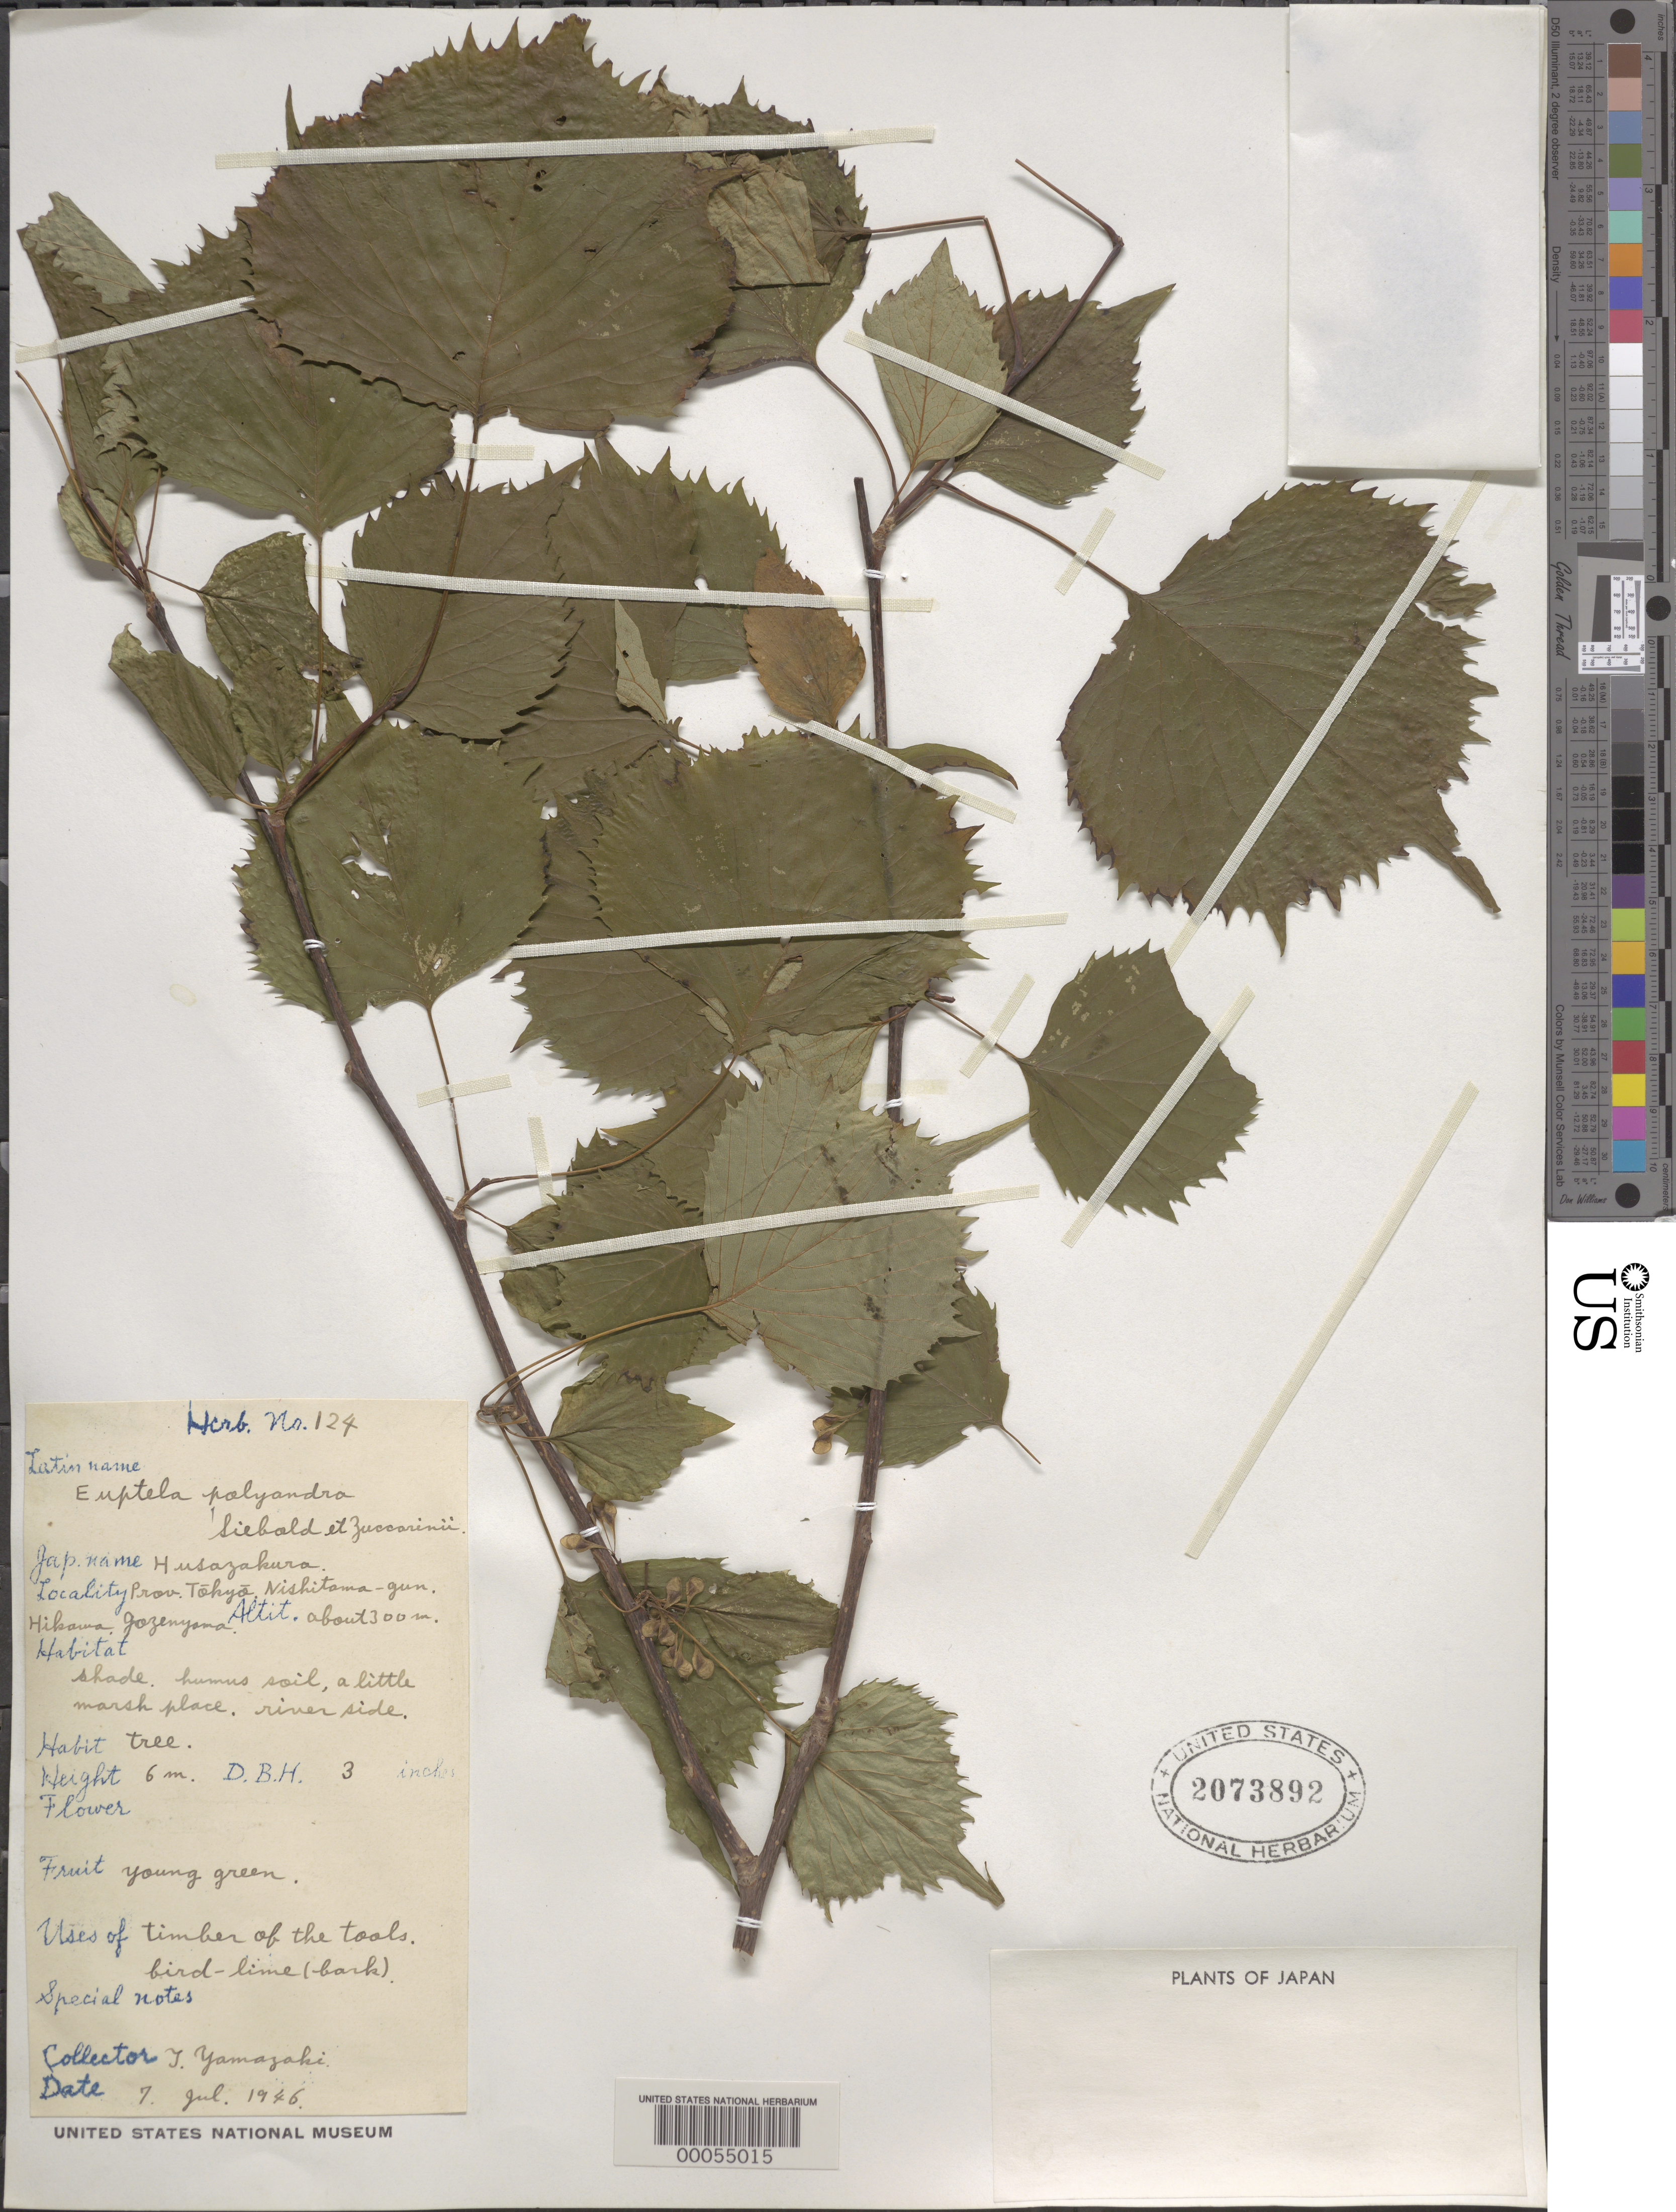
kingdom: Plantae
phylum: Tracheophyta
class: Magnoliopsida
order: Ranunculales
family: Eupteleaceae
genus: Euptelea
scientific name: Euptelea polyandra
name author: Siebold & Zucc.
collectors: T. Yamazaki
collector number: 124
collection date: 1946-07-07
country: Japan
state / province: Tokyo, Federal City of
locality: Nishitama-gun. Hikawa Gozenyama.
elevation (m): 300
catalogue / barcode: US 2073892